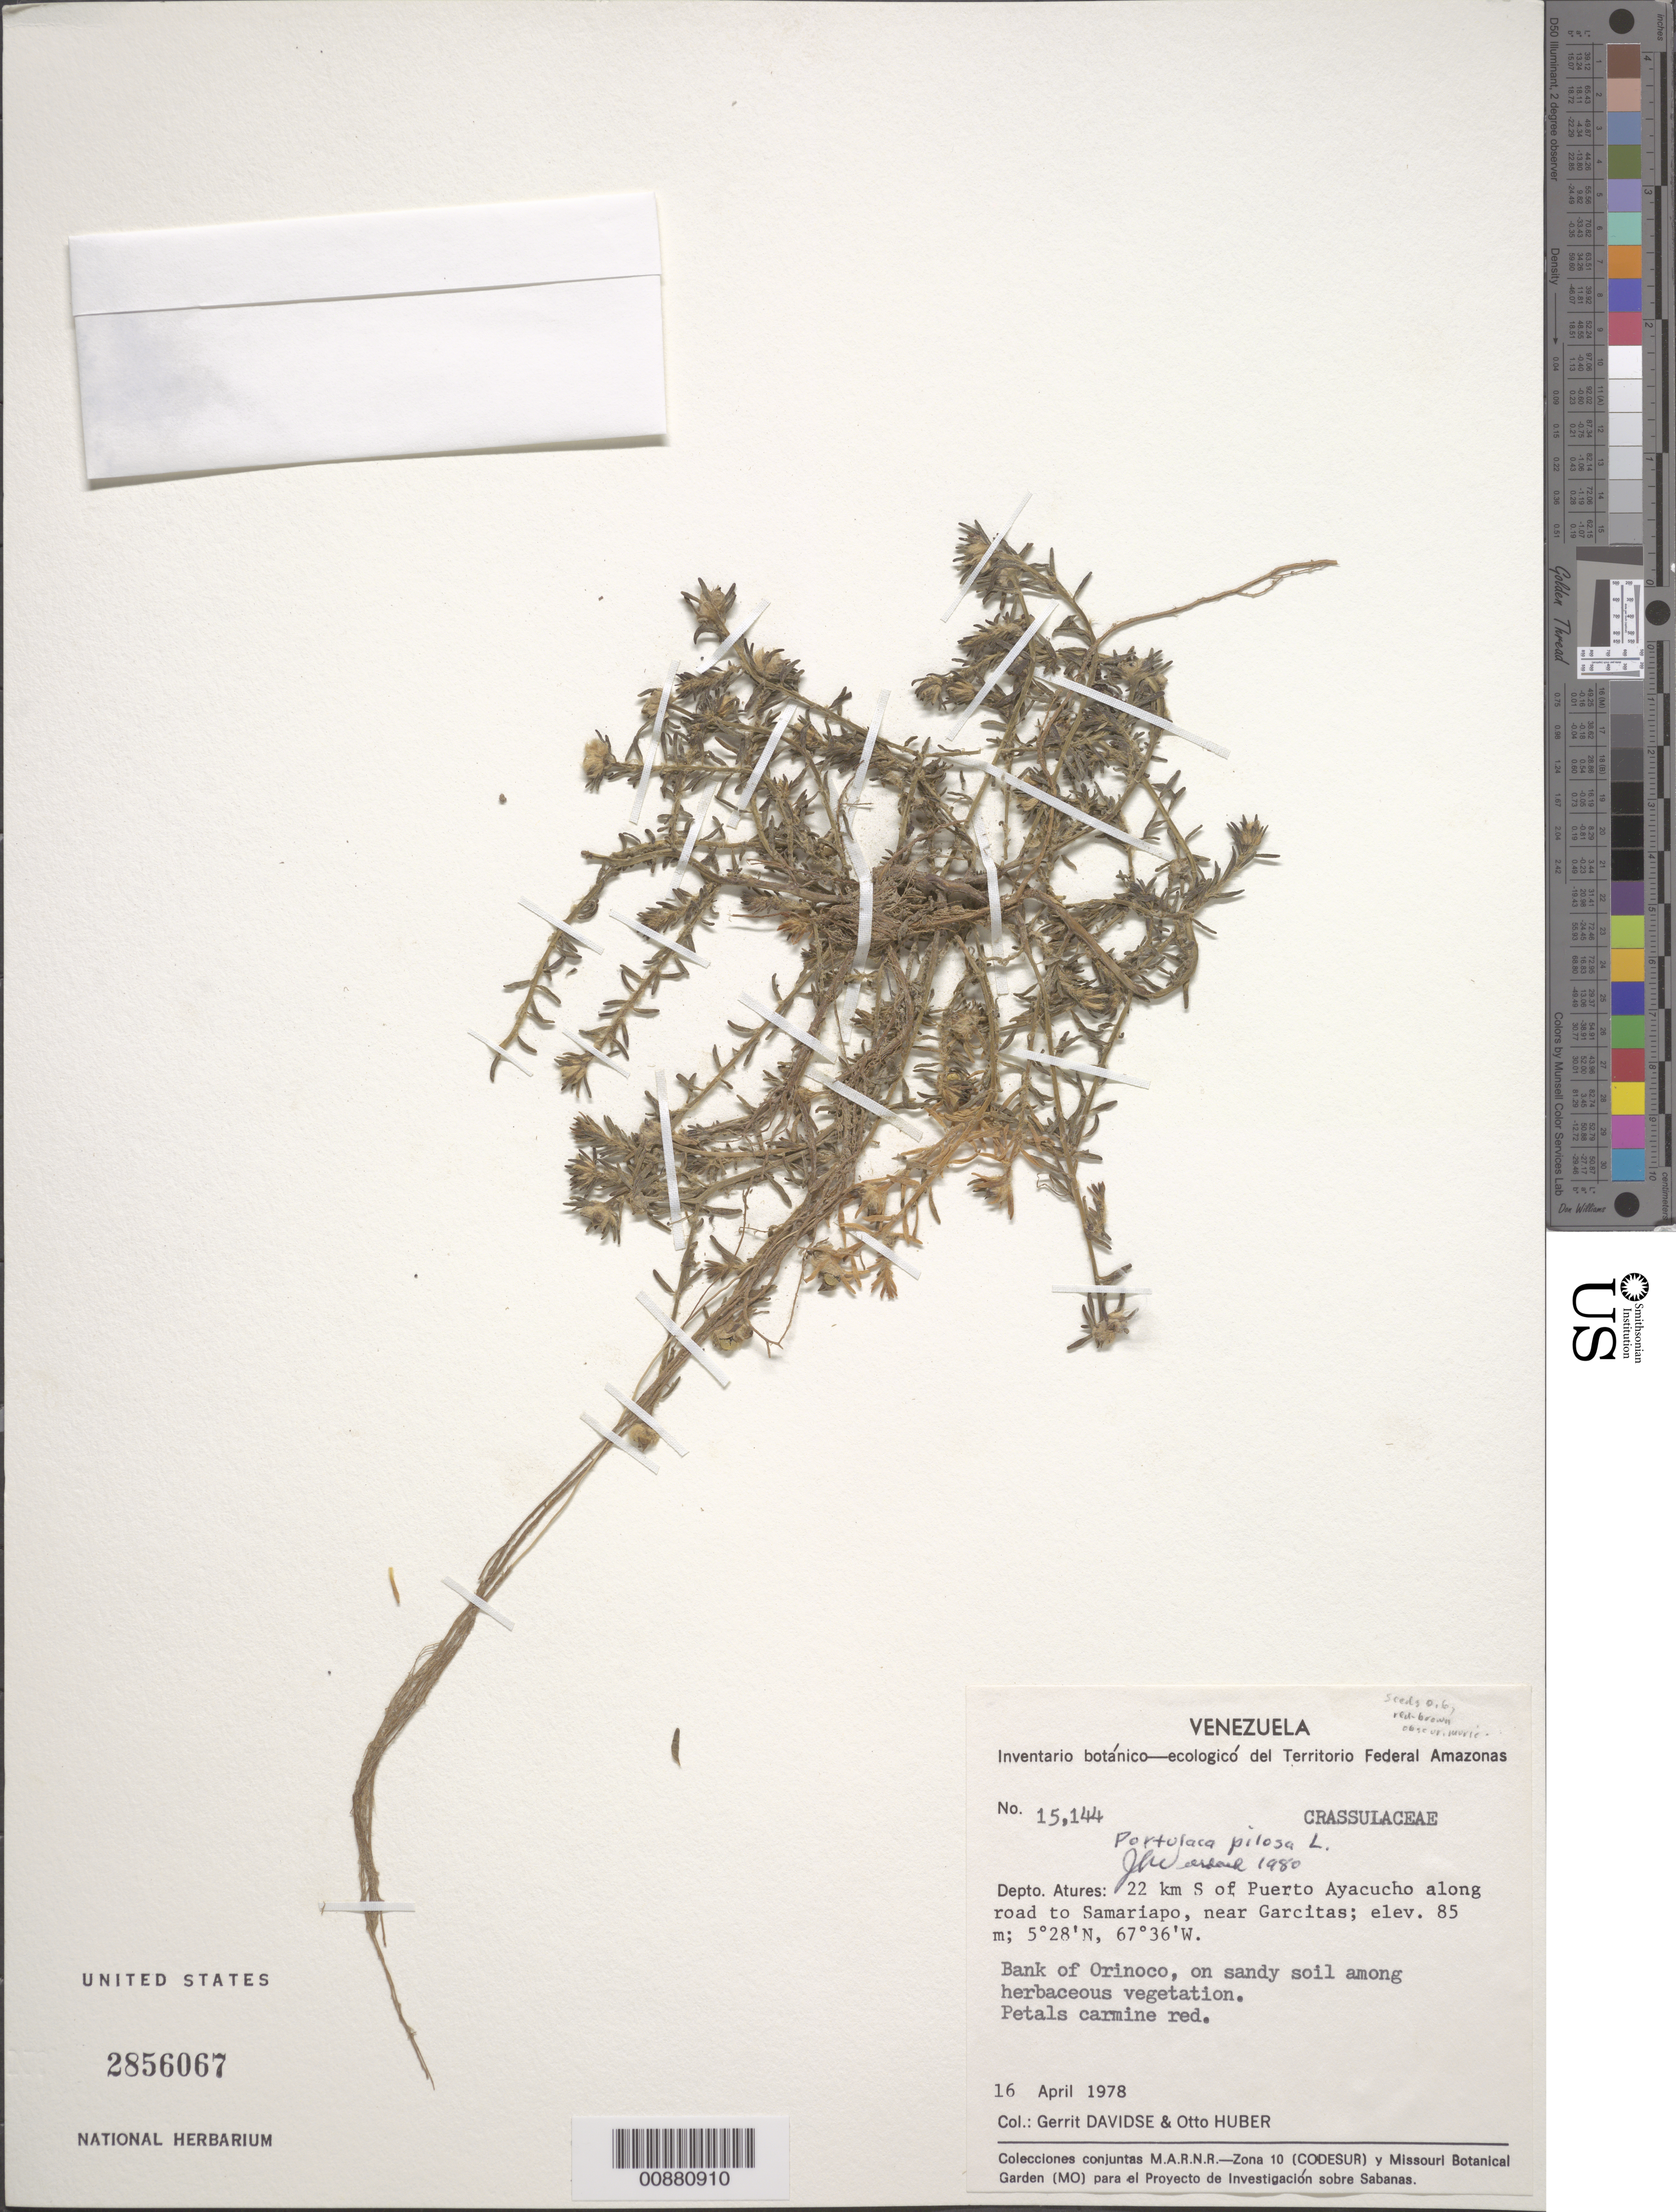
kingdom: Plantae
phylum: Tracheophyta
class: Magnoliopsida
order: Caryophyllales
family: Portulacaceae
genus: Portulaca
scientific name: Portulaca pilosa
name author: L.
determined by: Wurdack, John J., (US), US (UNITED STATES)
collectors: G. Davidse & O. Huber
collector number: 15144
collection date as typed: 16-Apr-78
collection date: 1978-04-16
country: Venezuela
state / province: Amazonas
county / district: Atures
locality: Puerto Ayacucho, 22 km S of along road to Samariapo, near Garcitas, Río Orinoco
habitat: Sandy soil of riverbank among herbaceous vegetation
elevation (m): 85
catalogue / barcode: US 2856067